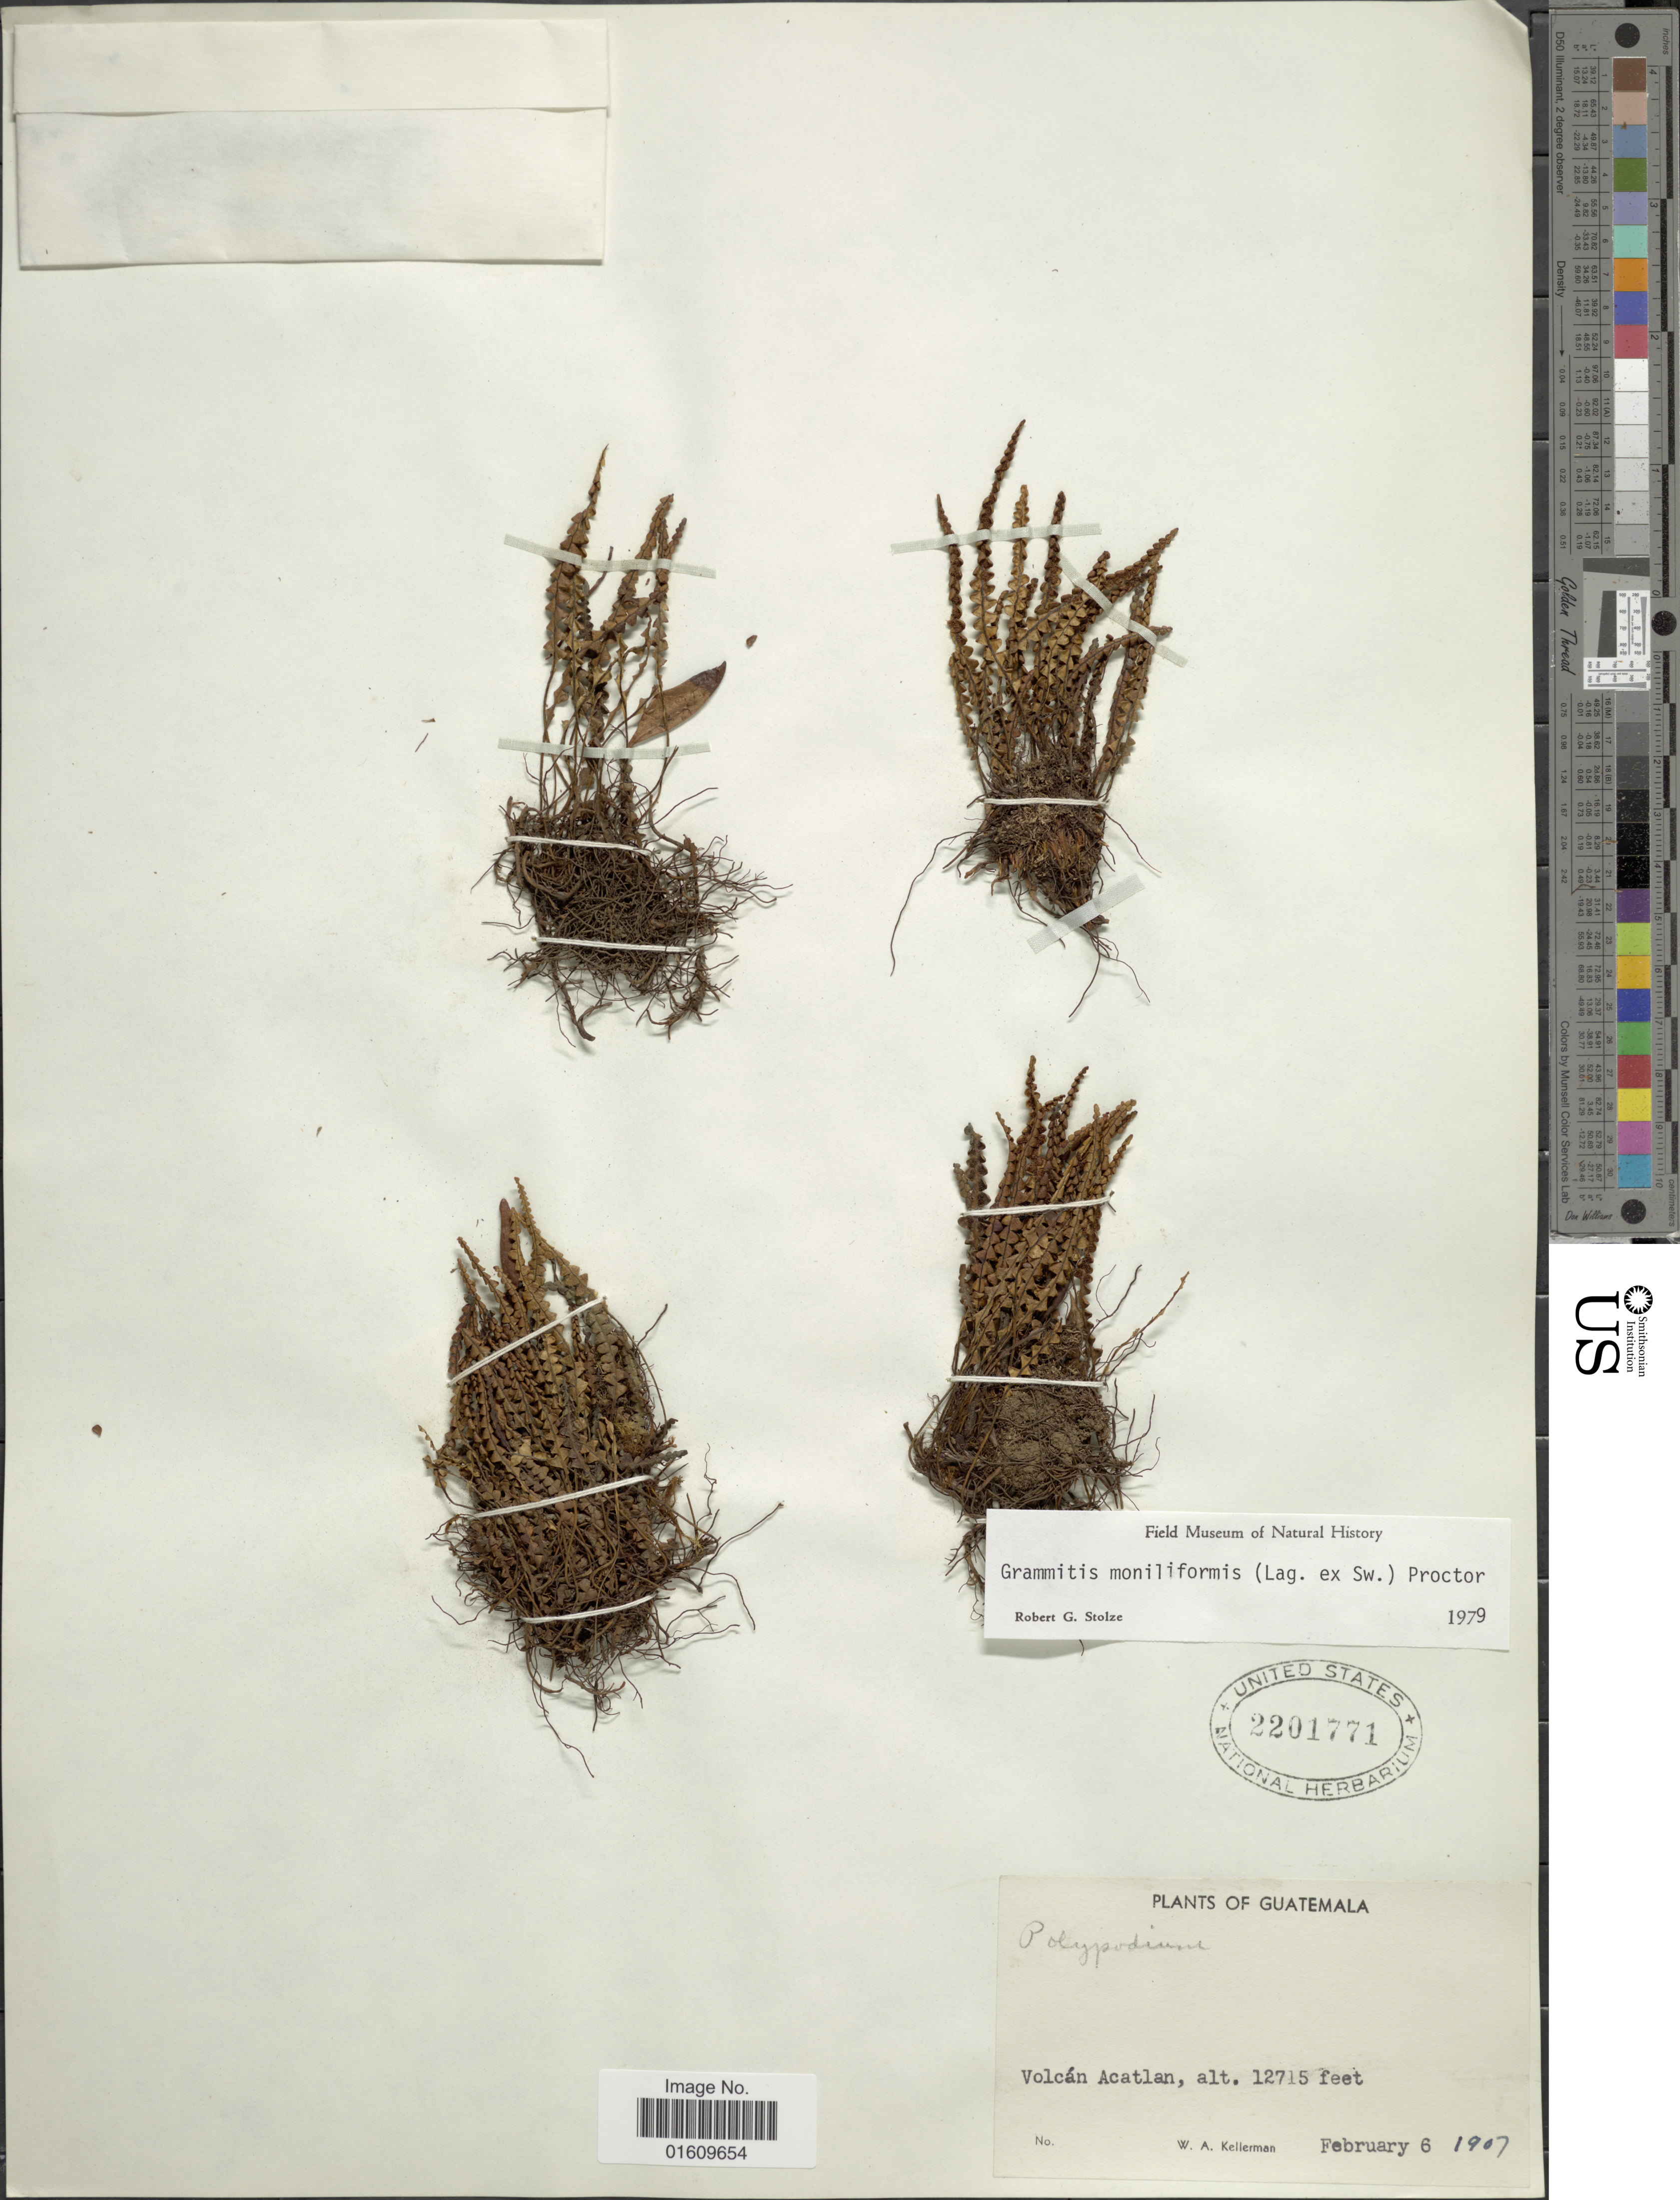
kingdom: Plantae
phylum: Tracheophyta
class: Polypodiopsida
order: Polypodiales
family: Polypodiaceae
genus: Melpomene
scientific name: Melpomene moniliformis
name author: (Lag. ex Sw.) A.R. Sm. & R.C. Moran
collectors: W. Kellerman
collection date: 1907-02-06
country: Guatemala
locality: Volcan Acatlan.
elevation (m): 3876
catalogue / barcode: US 2201771